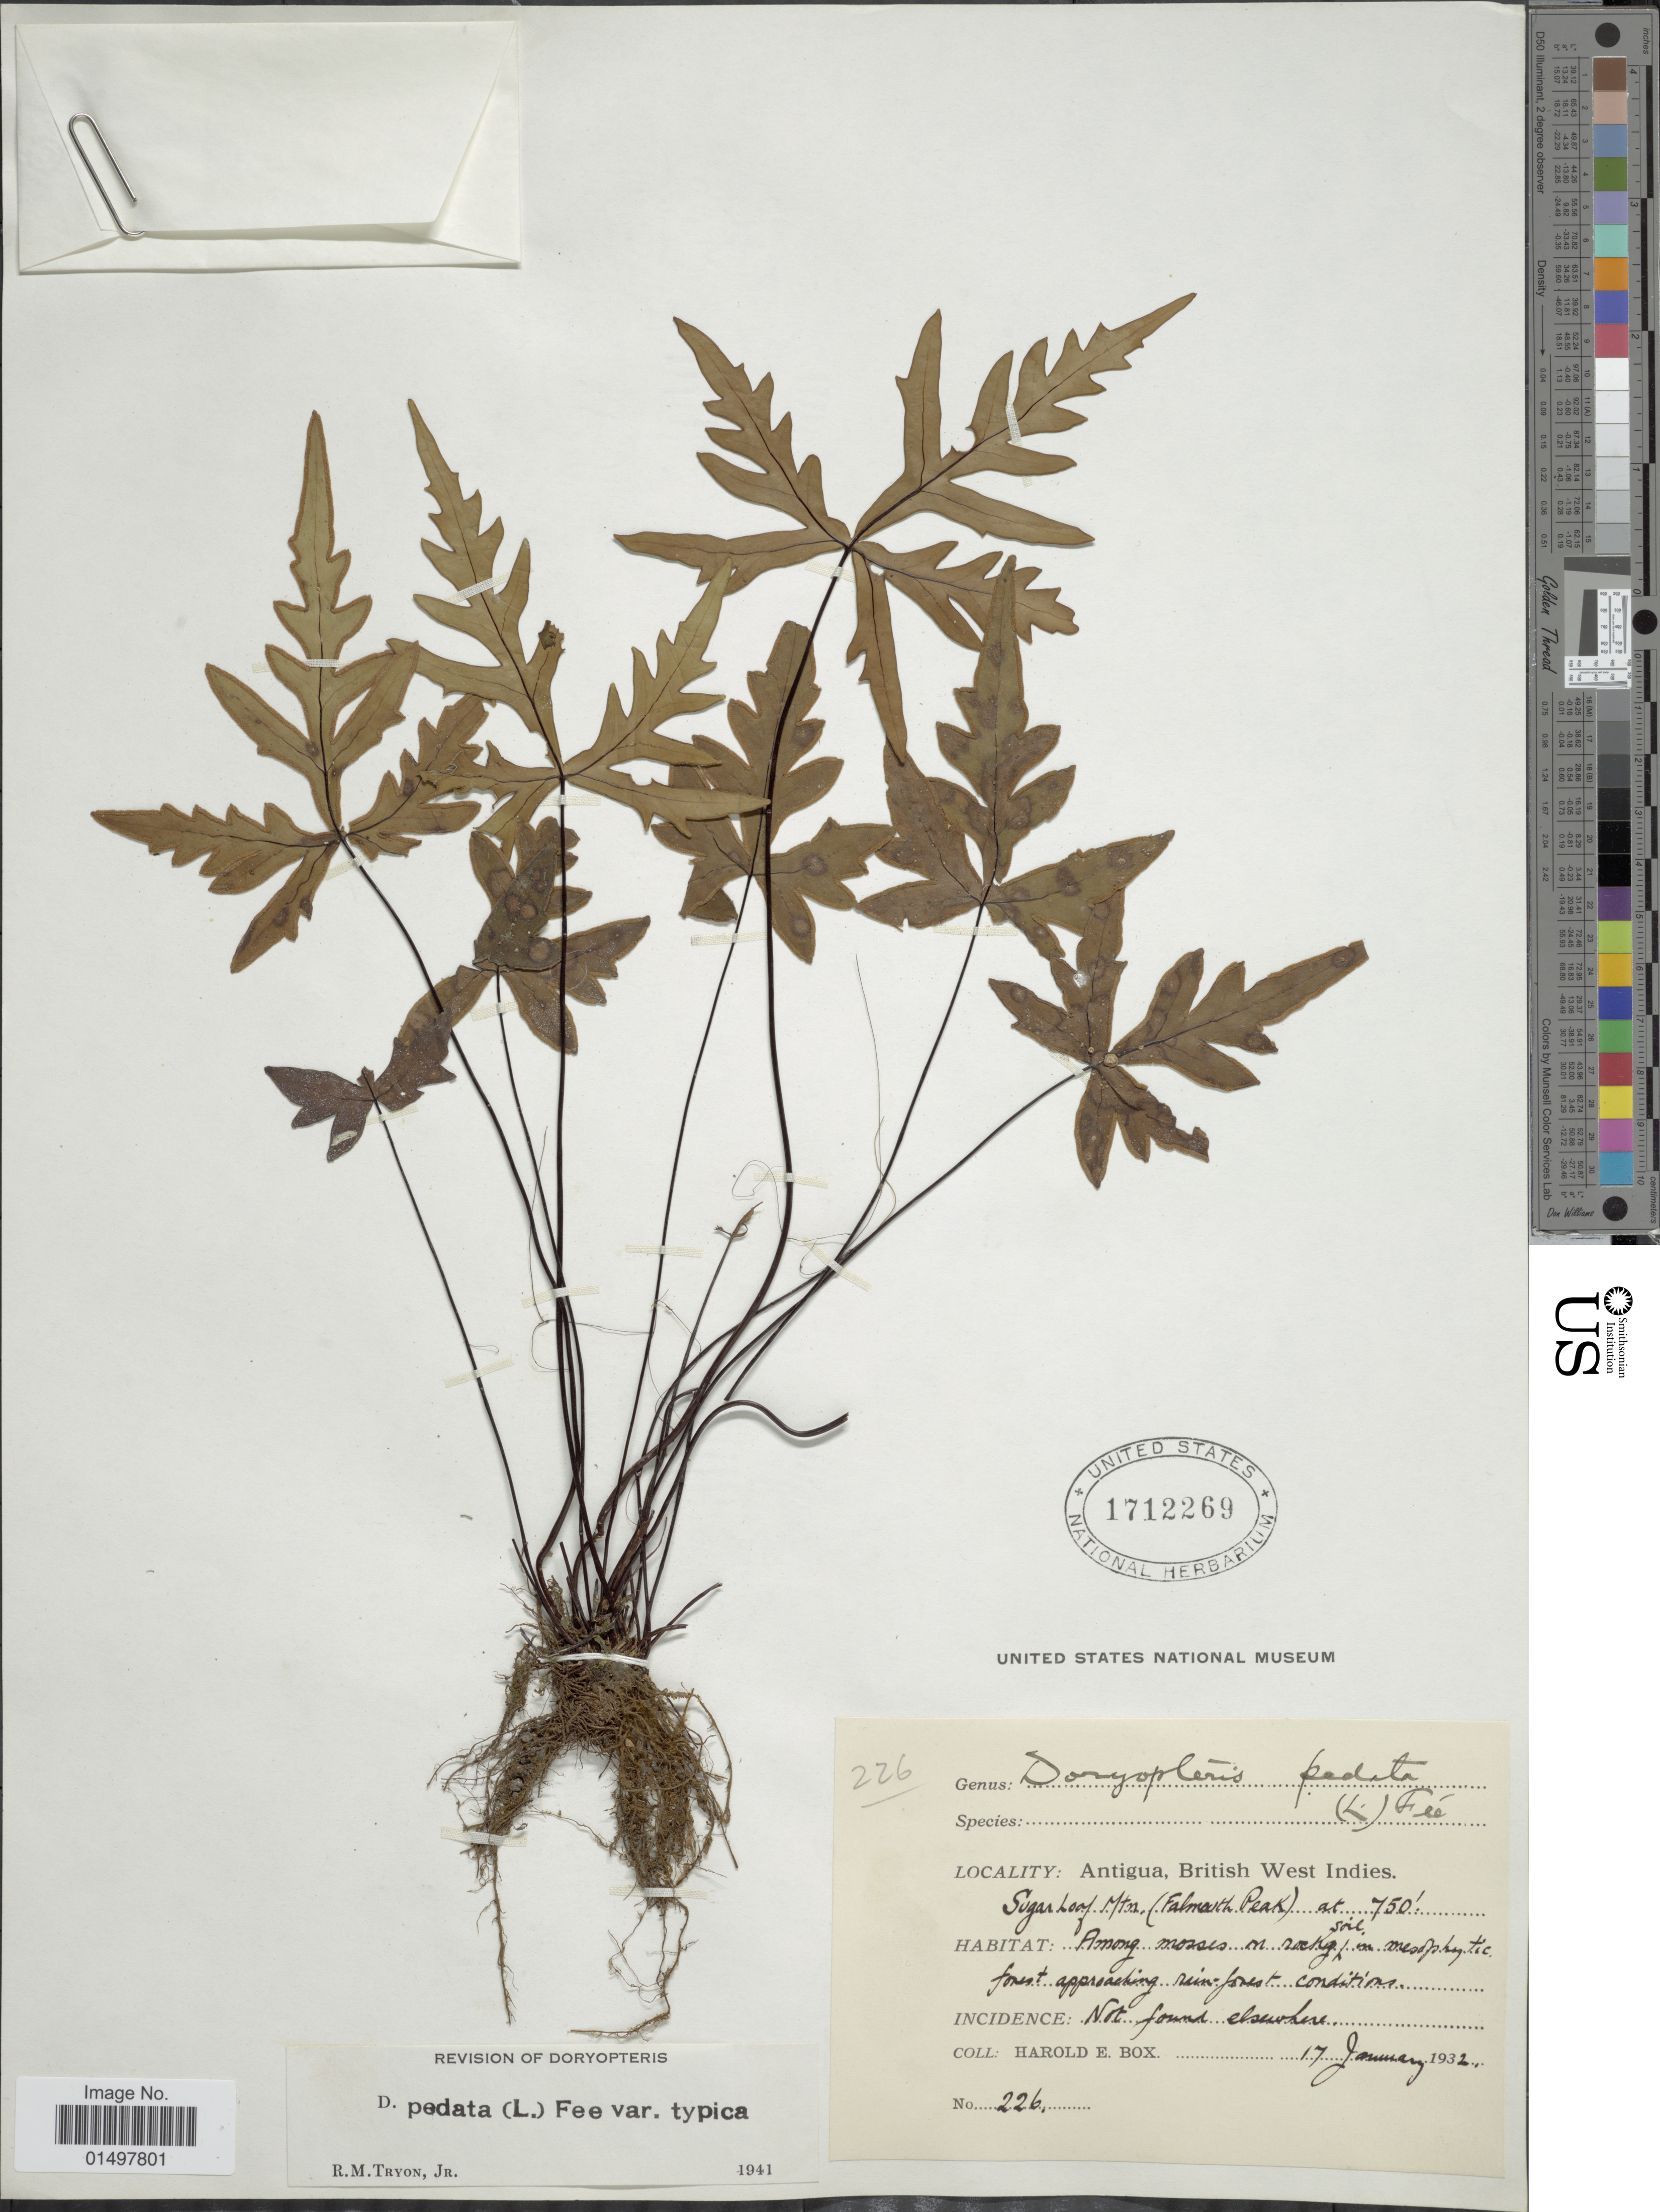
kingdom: Plantae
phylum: Tracheophyta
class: Polypodiopsida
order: Polypodiales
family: Pteridaceae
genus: Doryopteris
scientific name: Doryopteris pedata var. typica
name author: (L.) Fée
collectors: H. E. Box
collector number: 226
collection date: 1932-01-17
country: Antigua and Barbuda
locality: Antigua, British West Indies. Sugar Loaf Mtn, (Falmarth Peak).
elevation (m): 229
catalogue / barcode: US 1712269